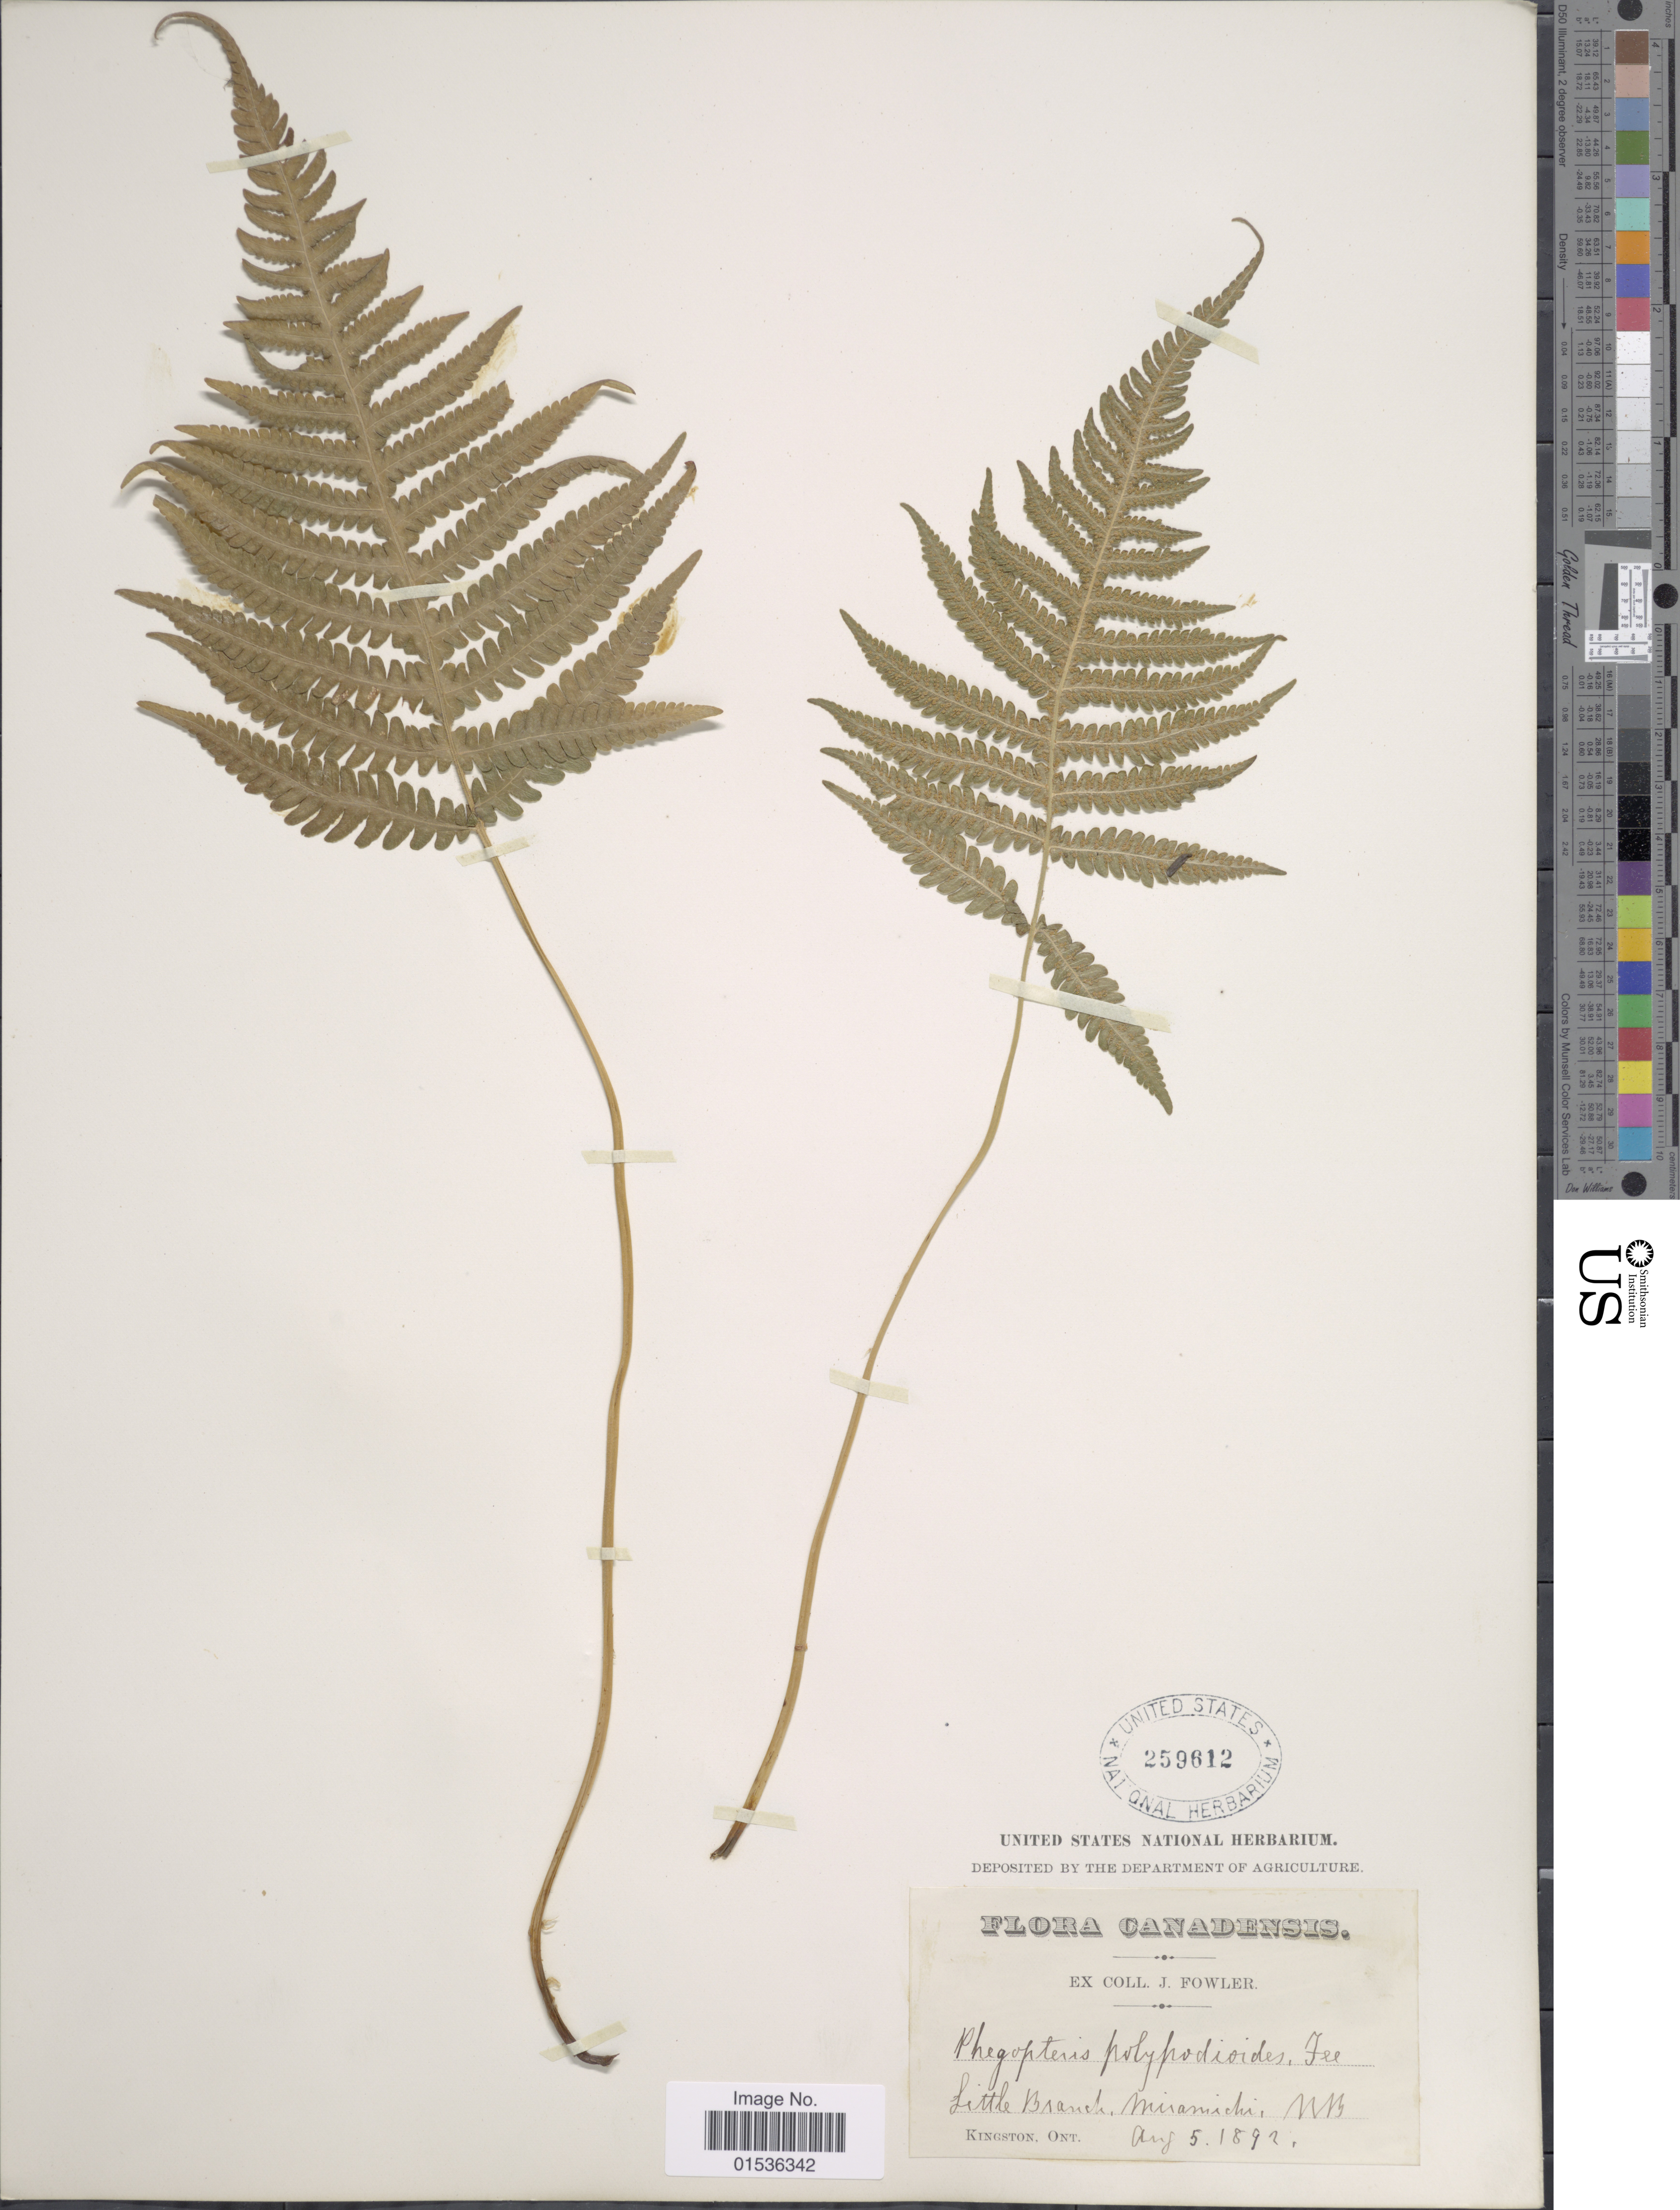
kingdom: Plantae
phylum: Tracheophyta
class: Polypodiopsida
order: Polypodiales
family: Thelypteridaceae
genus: Phegopteris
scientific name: Phegopteris connectilis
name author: (Michx.) Watt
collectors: J. P. Fowler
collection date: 1892-08-05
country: Canada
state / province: New Brunswick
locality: Canadenses, Little Branch, Miramichi, NB.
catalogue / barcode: US 259612